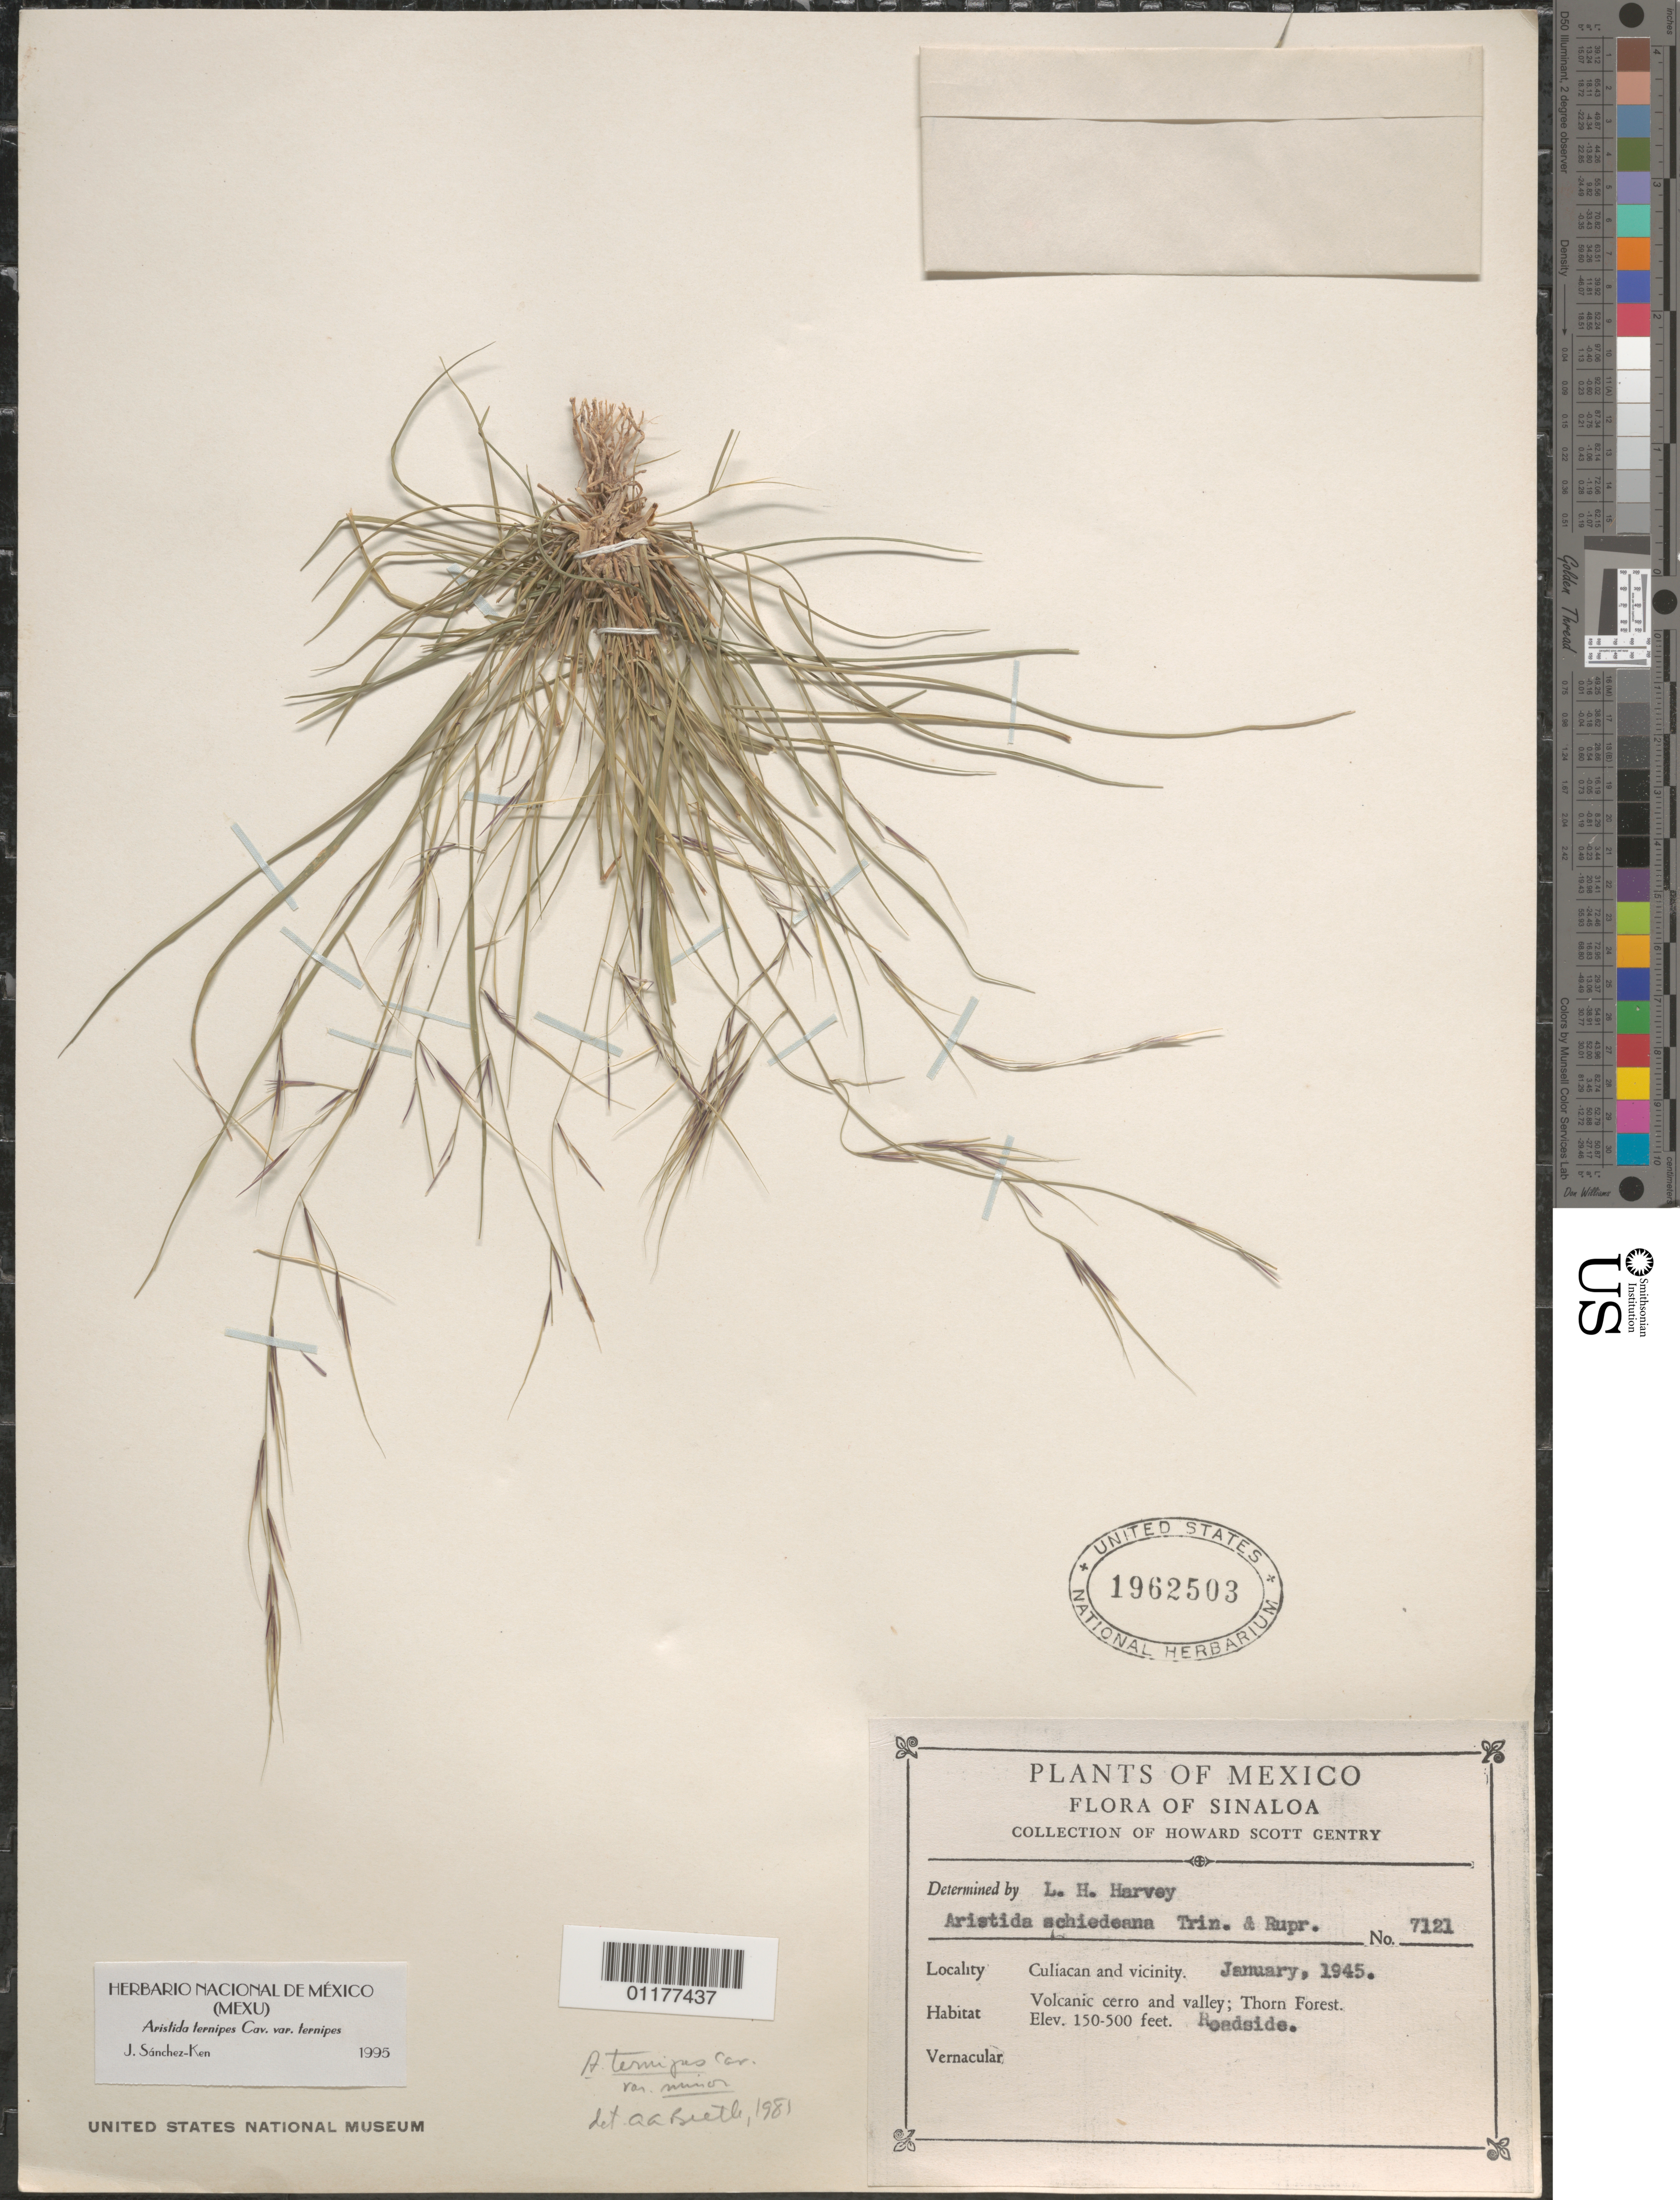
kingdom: Plantae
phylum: Tracheophyta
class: Liliopsida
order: Poales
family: Poaceae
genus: Aristida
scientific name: Aristida ternipes var. ternipes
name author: Cav.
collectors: H. S. Gentry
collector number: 7121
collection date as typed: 06 Jan 1945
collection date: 1945-01-06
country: Mexico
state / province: Sinaloa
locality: Culiacan and vicinity. Laguna Colorado.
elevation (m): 46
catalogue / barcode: US 1962503